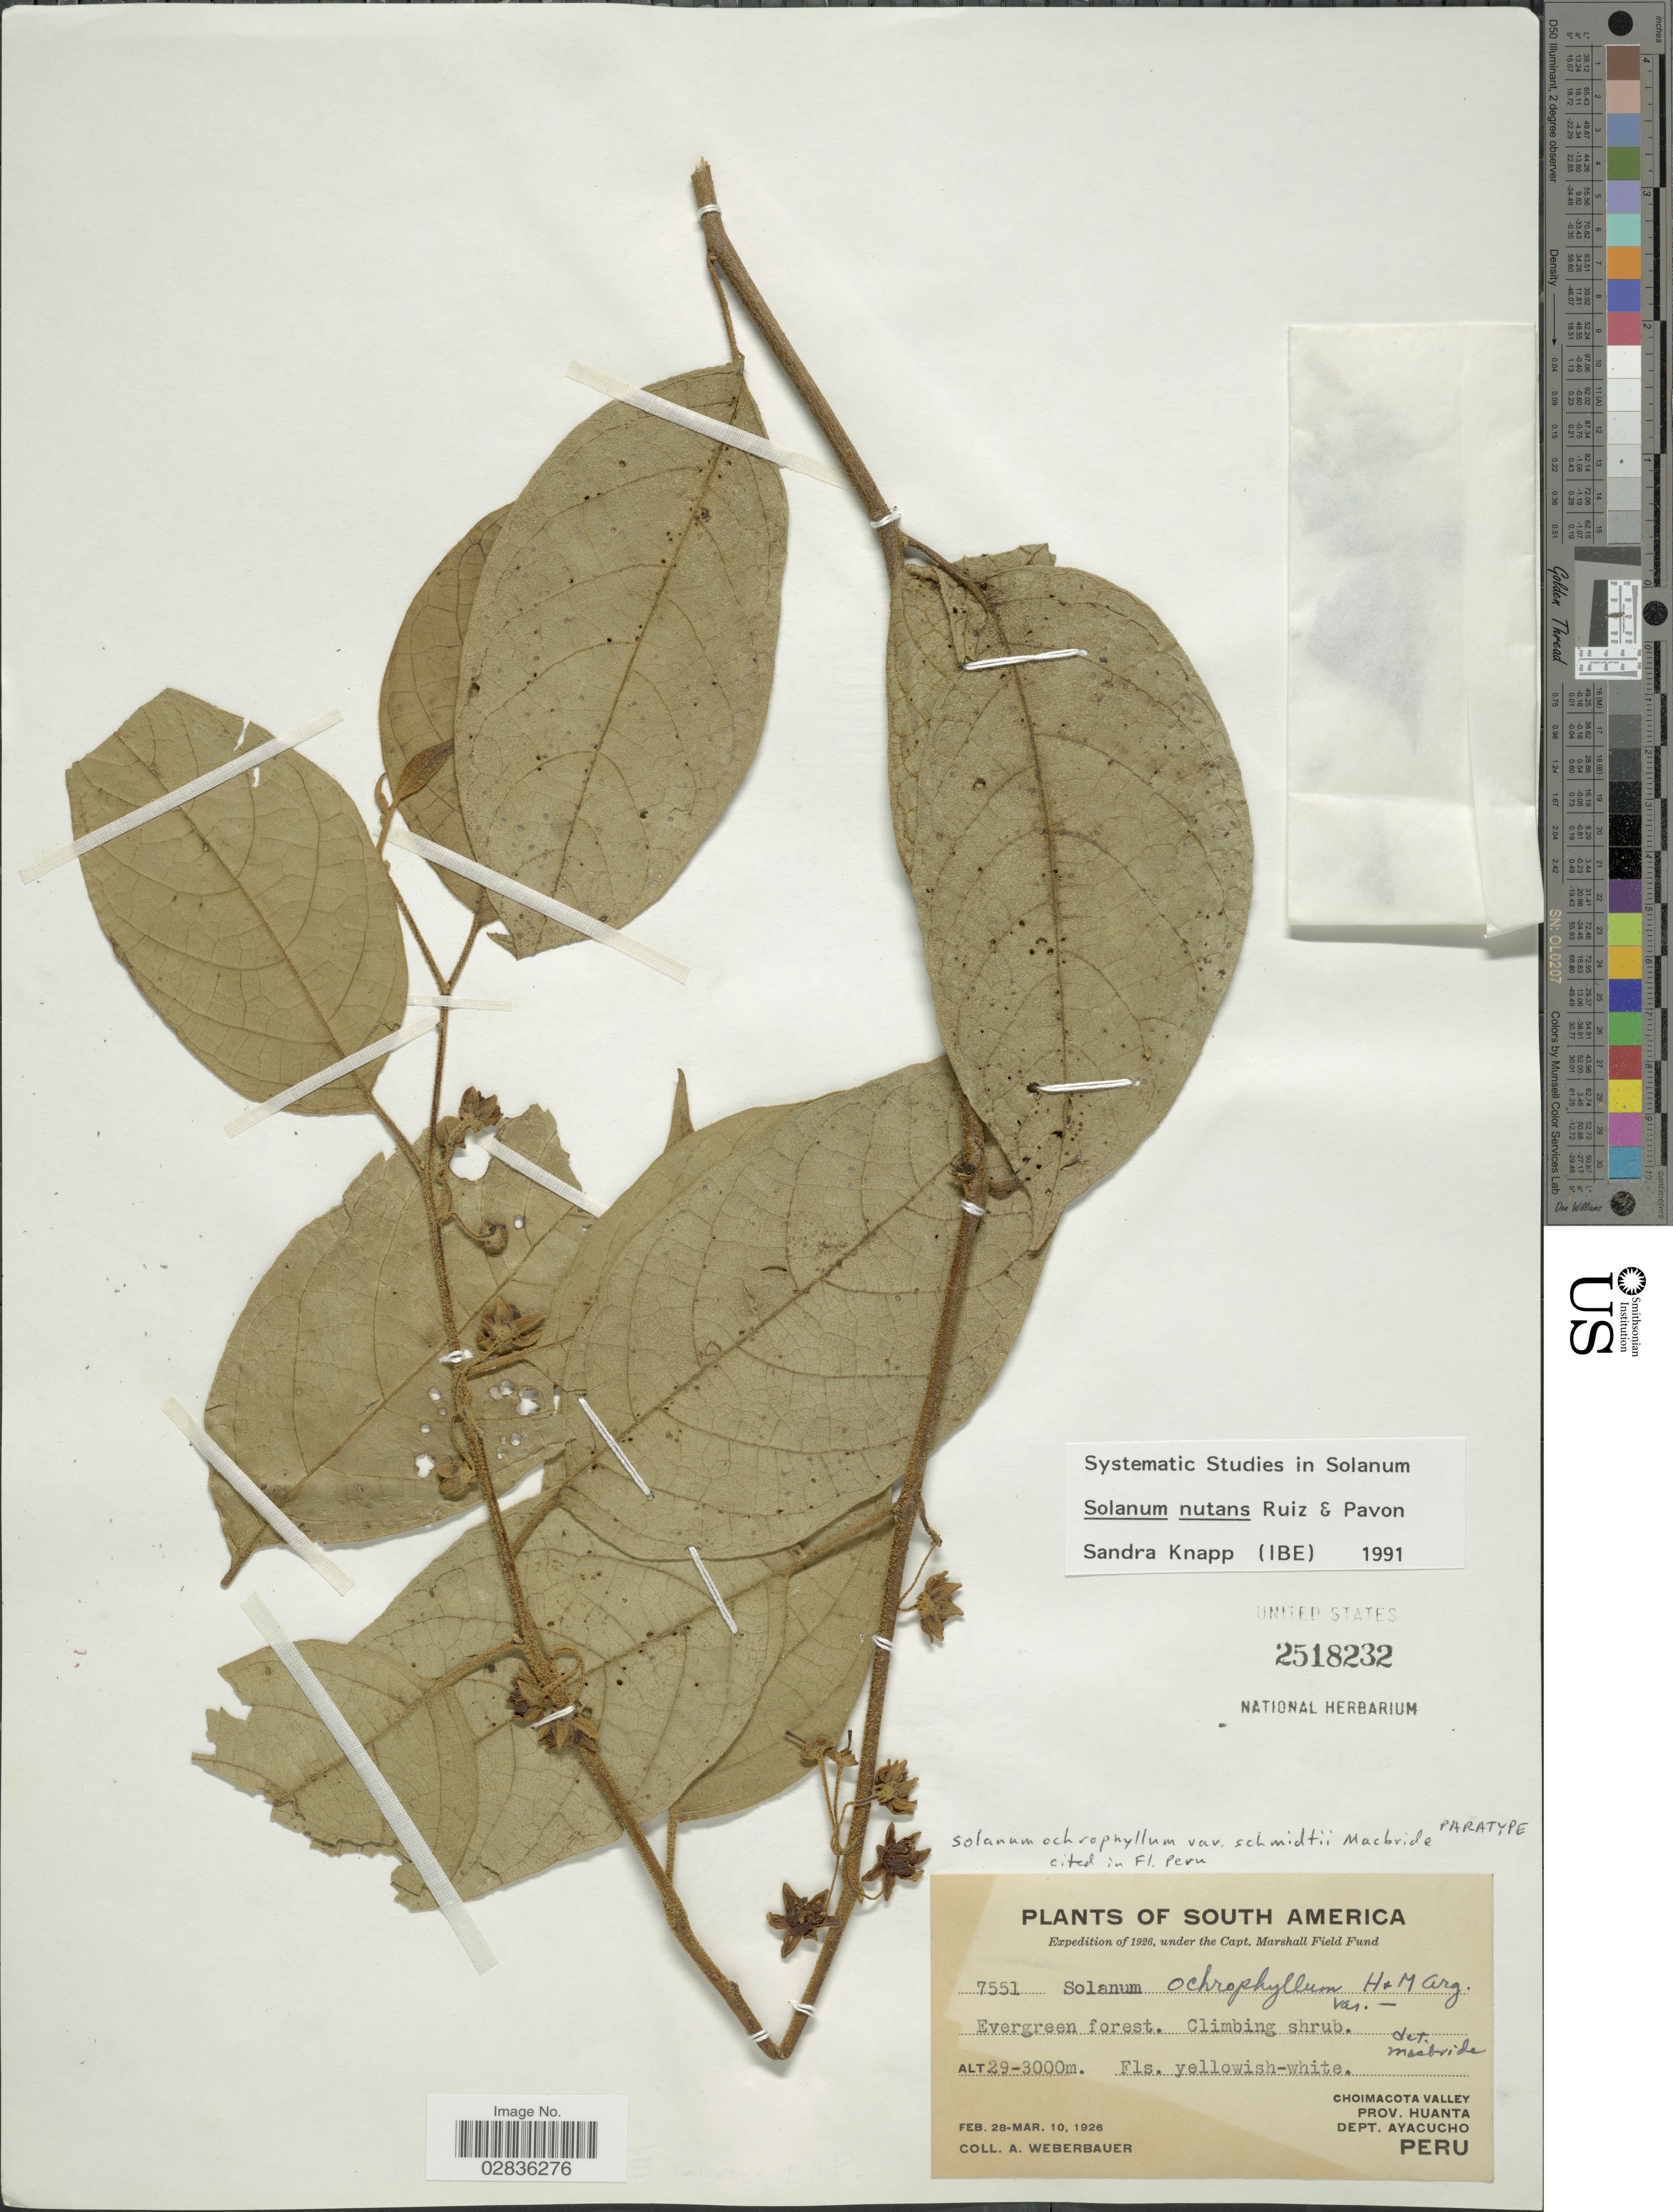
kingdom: Plantae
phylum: Tracheophyta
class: Magnoliopsida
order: Solanales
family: Solanaceae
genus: Solanum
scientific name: Solanum nutans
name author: Ruiz & Pav.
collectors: A. Weberbauer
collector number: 7551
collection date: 1926-02-28/1926-03-10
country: Peru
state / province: Ayacucho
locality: Choimacota Valley. Prov. Huanta. Dept. Ayacucho.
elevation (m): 2900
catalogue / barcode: US 2518232